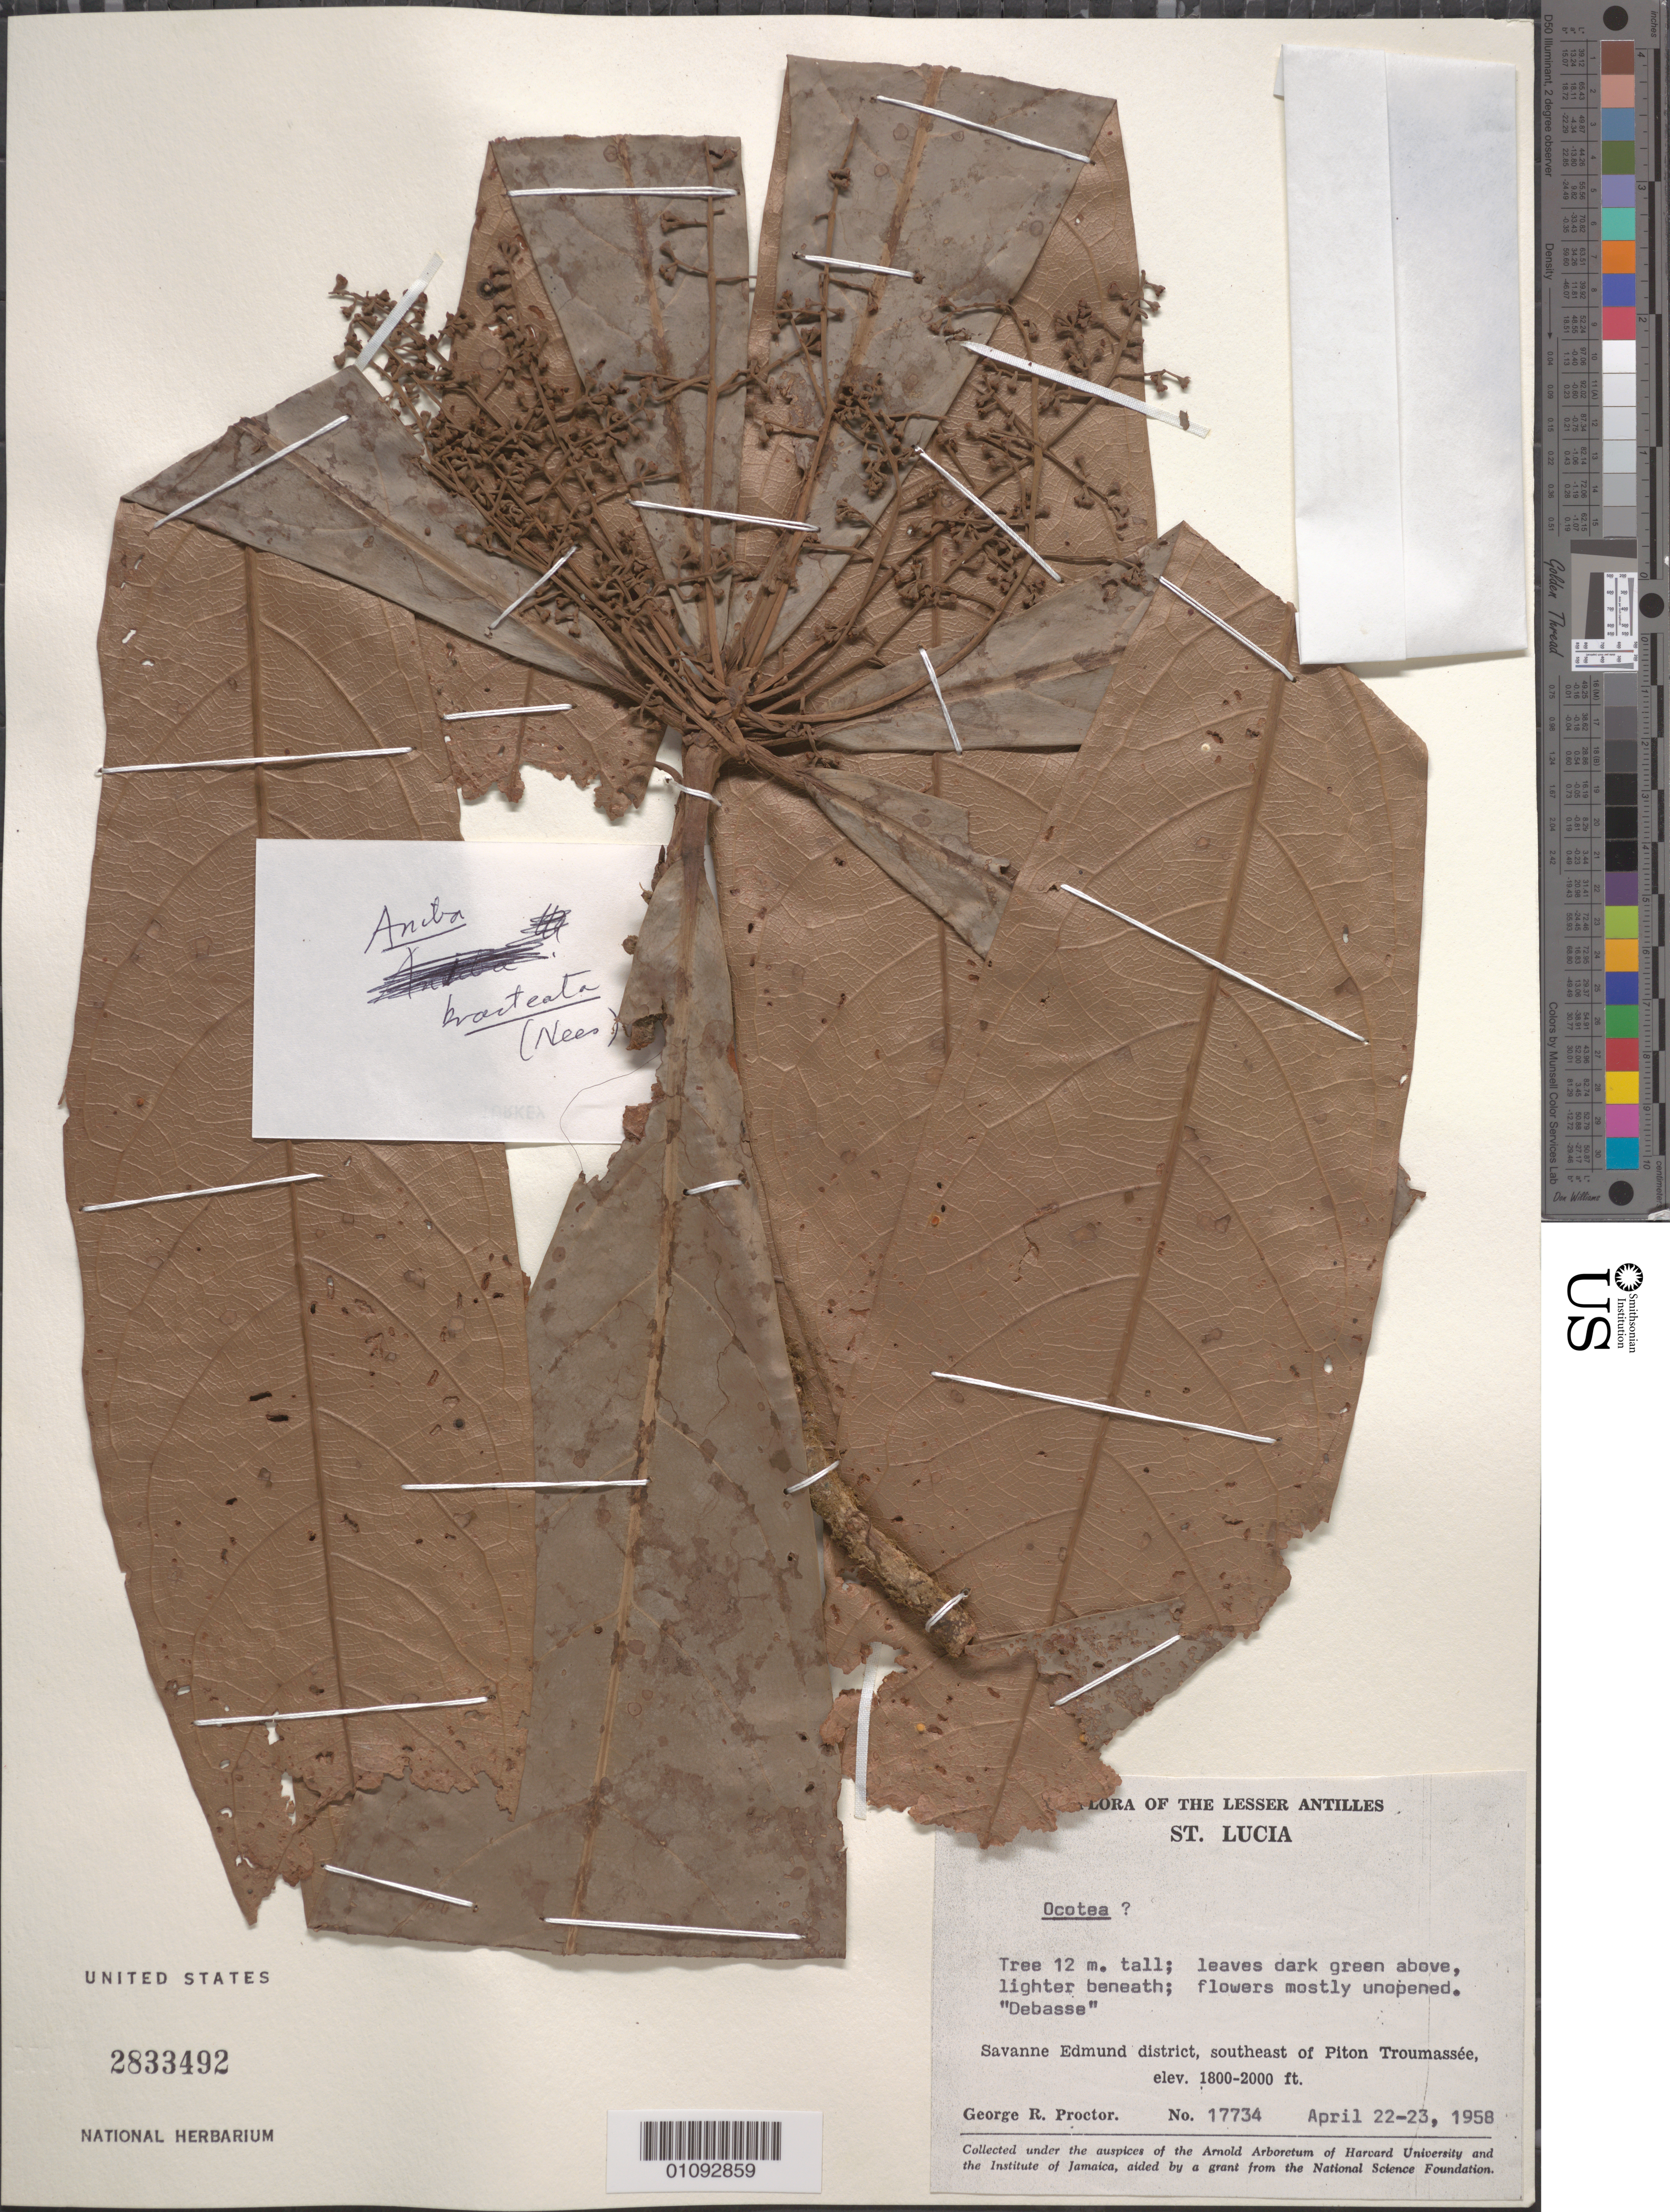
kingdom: Plantae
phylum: Tracheophyta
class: Magnoliopsida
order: Laurales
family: Lauraceae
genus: Aniba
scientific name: Aniba bracteata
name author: (Nees) Mez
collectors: G. R. Proctor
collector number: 17734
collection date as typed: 21 Apr 1958 to 23 Apr 1958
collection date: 1958-04-21/1958-04-23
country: St. Lucia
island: St. Lucia I.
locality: Savanne Edmund District, SE of Piton Troumassee.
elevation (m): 549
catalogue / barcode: US 2833492